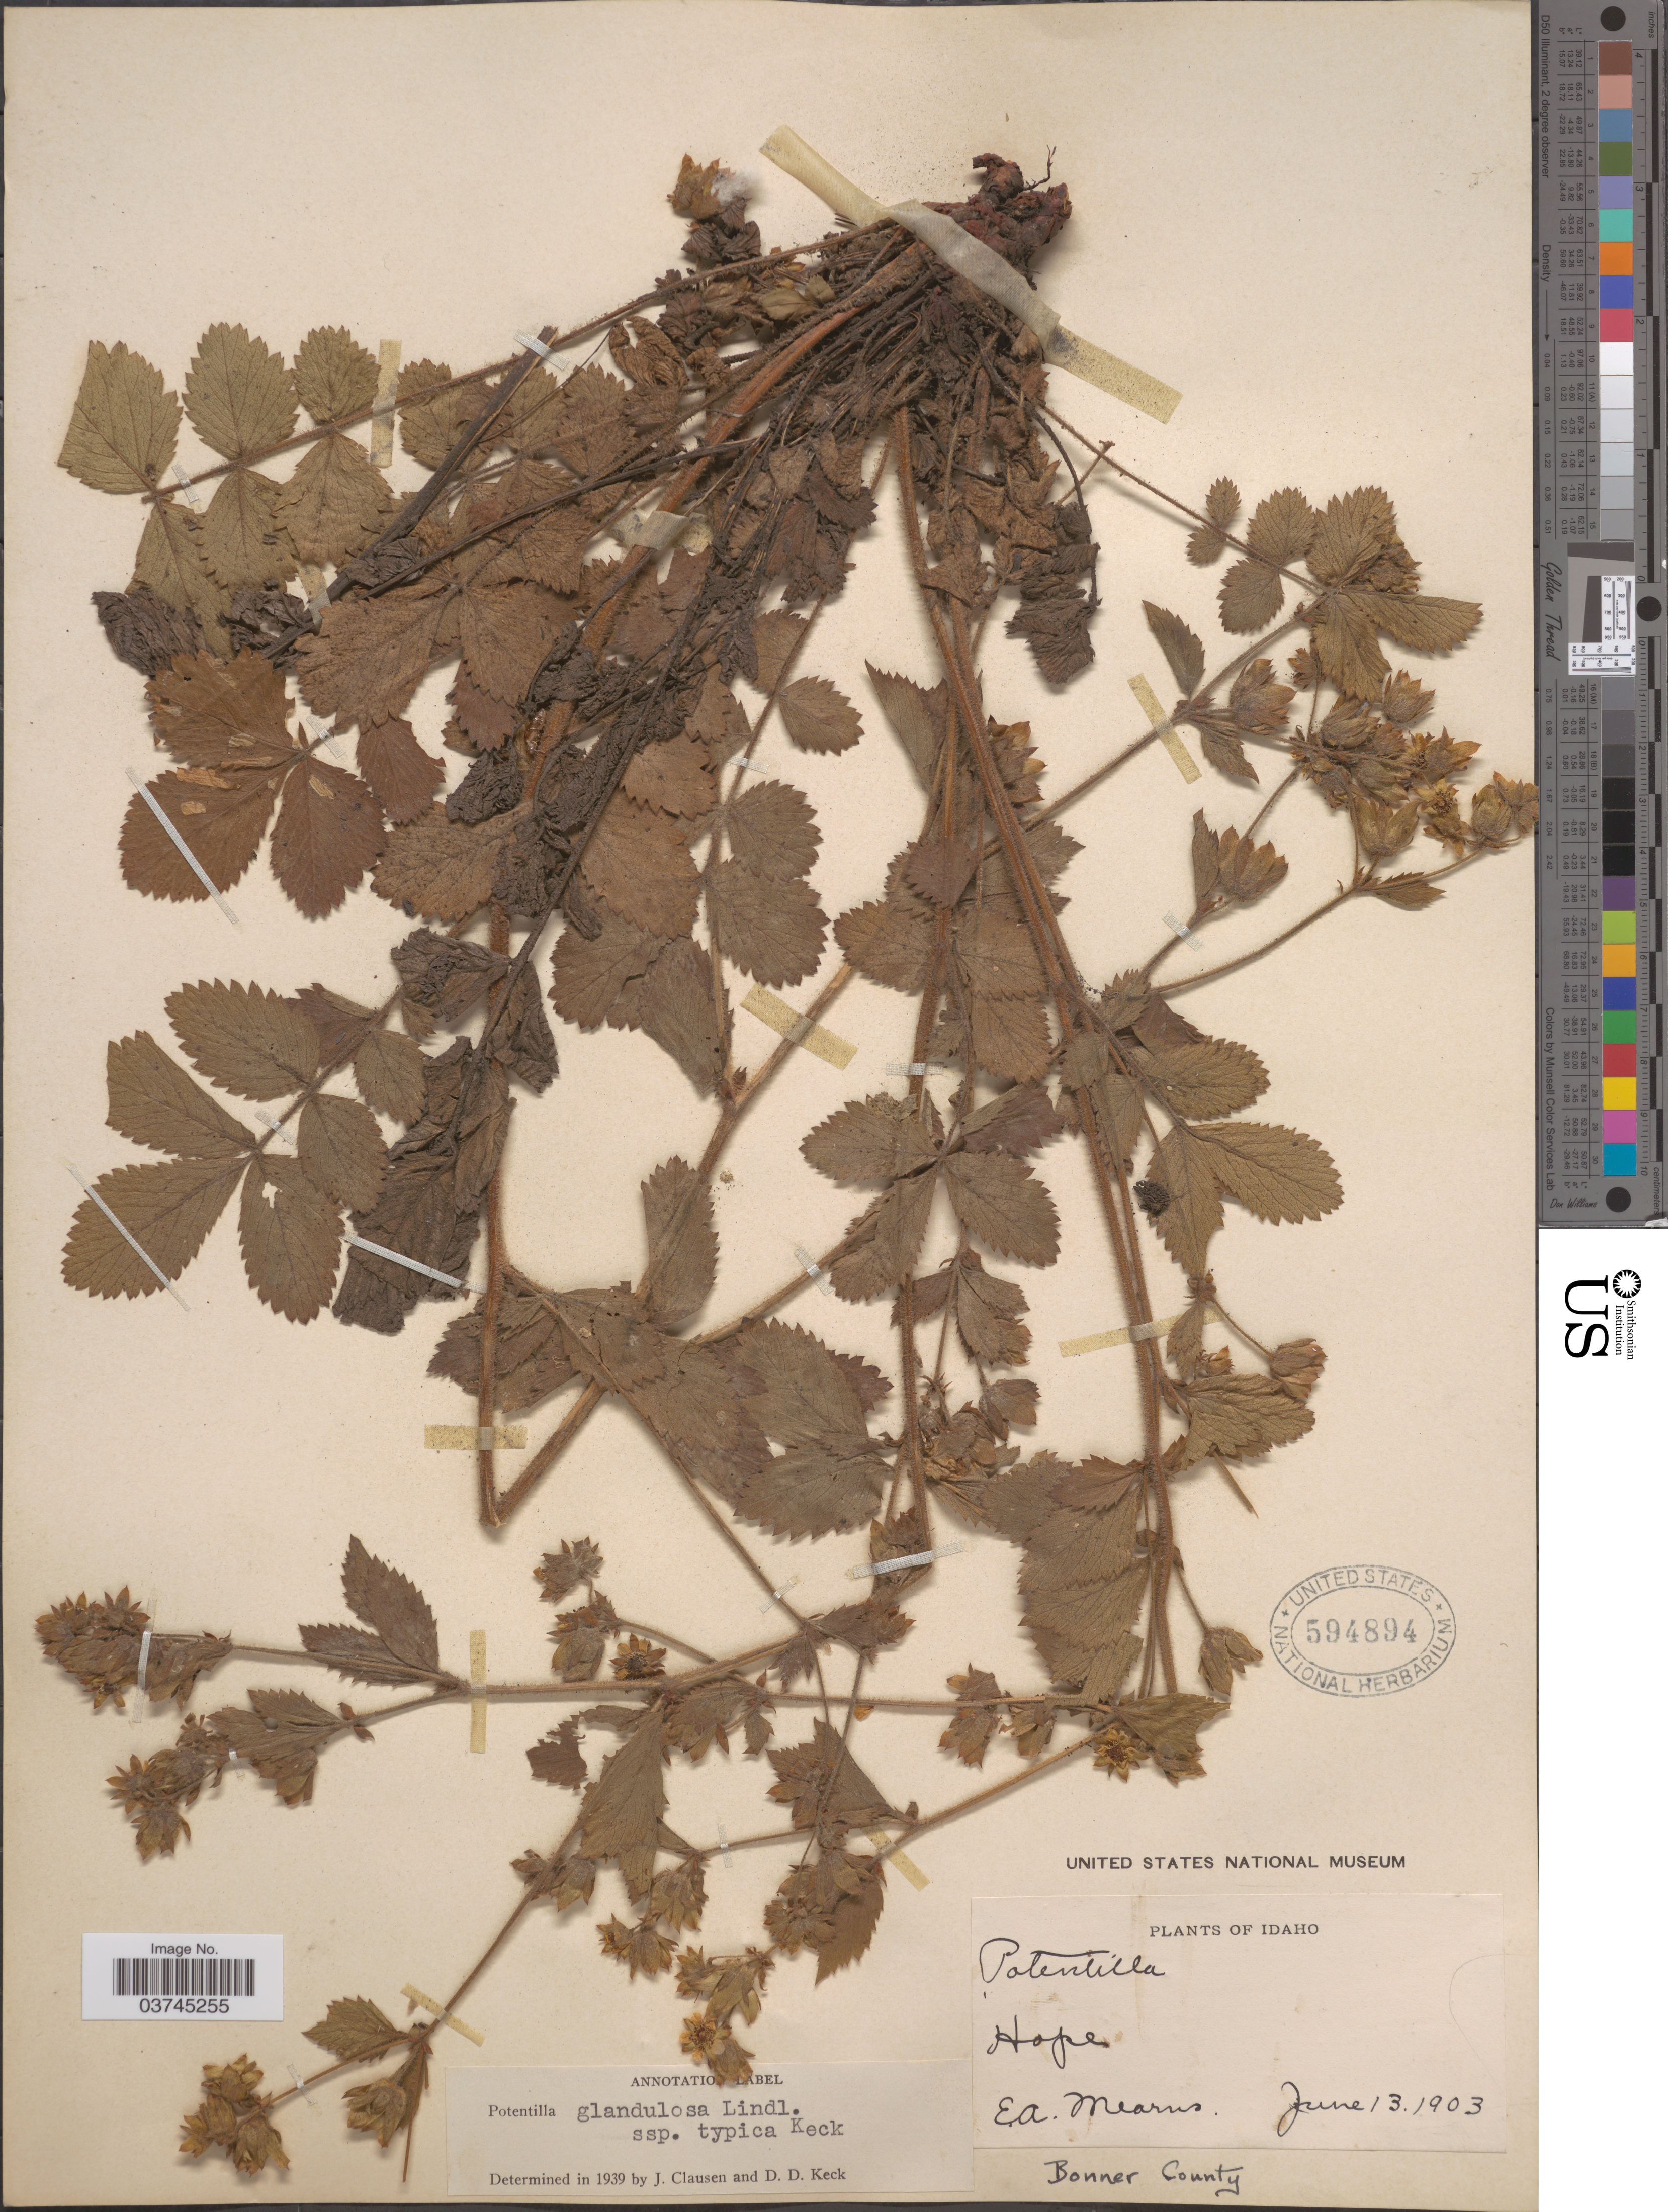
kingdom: Plantae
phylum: Tracheophyta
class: Magnoliopsida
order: Rosales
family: Rosaceae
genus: Drymocallis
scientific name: Drymocallis glandulosa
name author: (Lindl.) Rydb.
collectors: E. A. Mearns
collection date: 1903-06-13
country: United States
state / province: Idaho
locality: Hope. Bonner County.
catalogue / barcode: US 594894